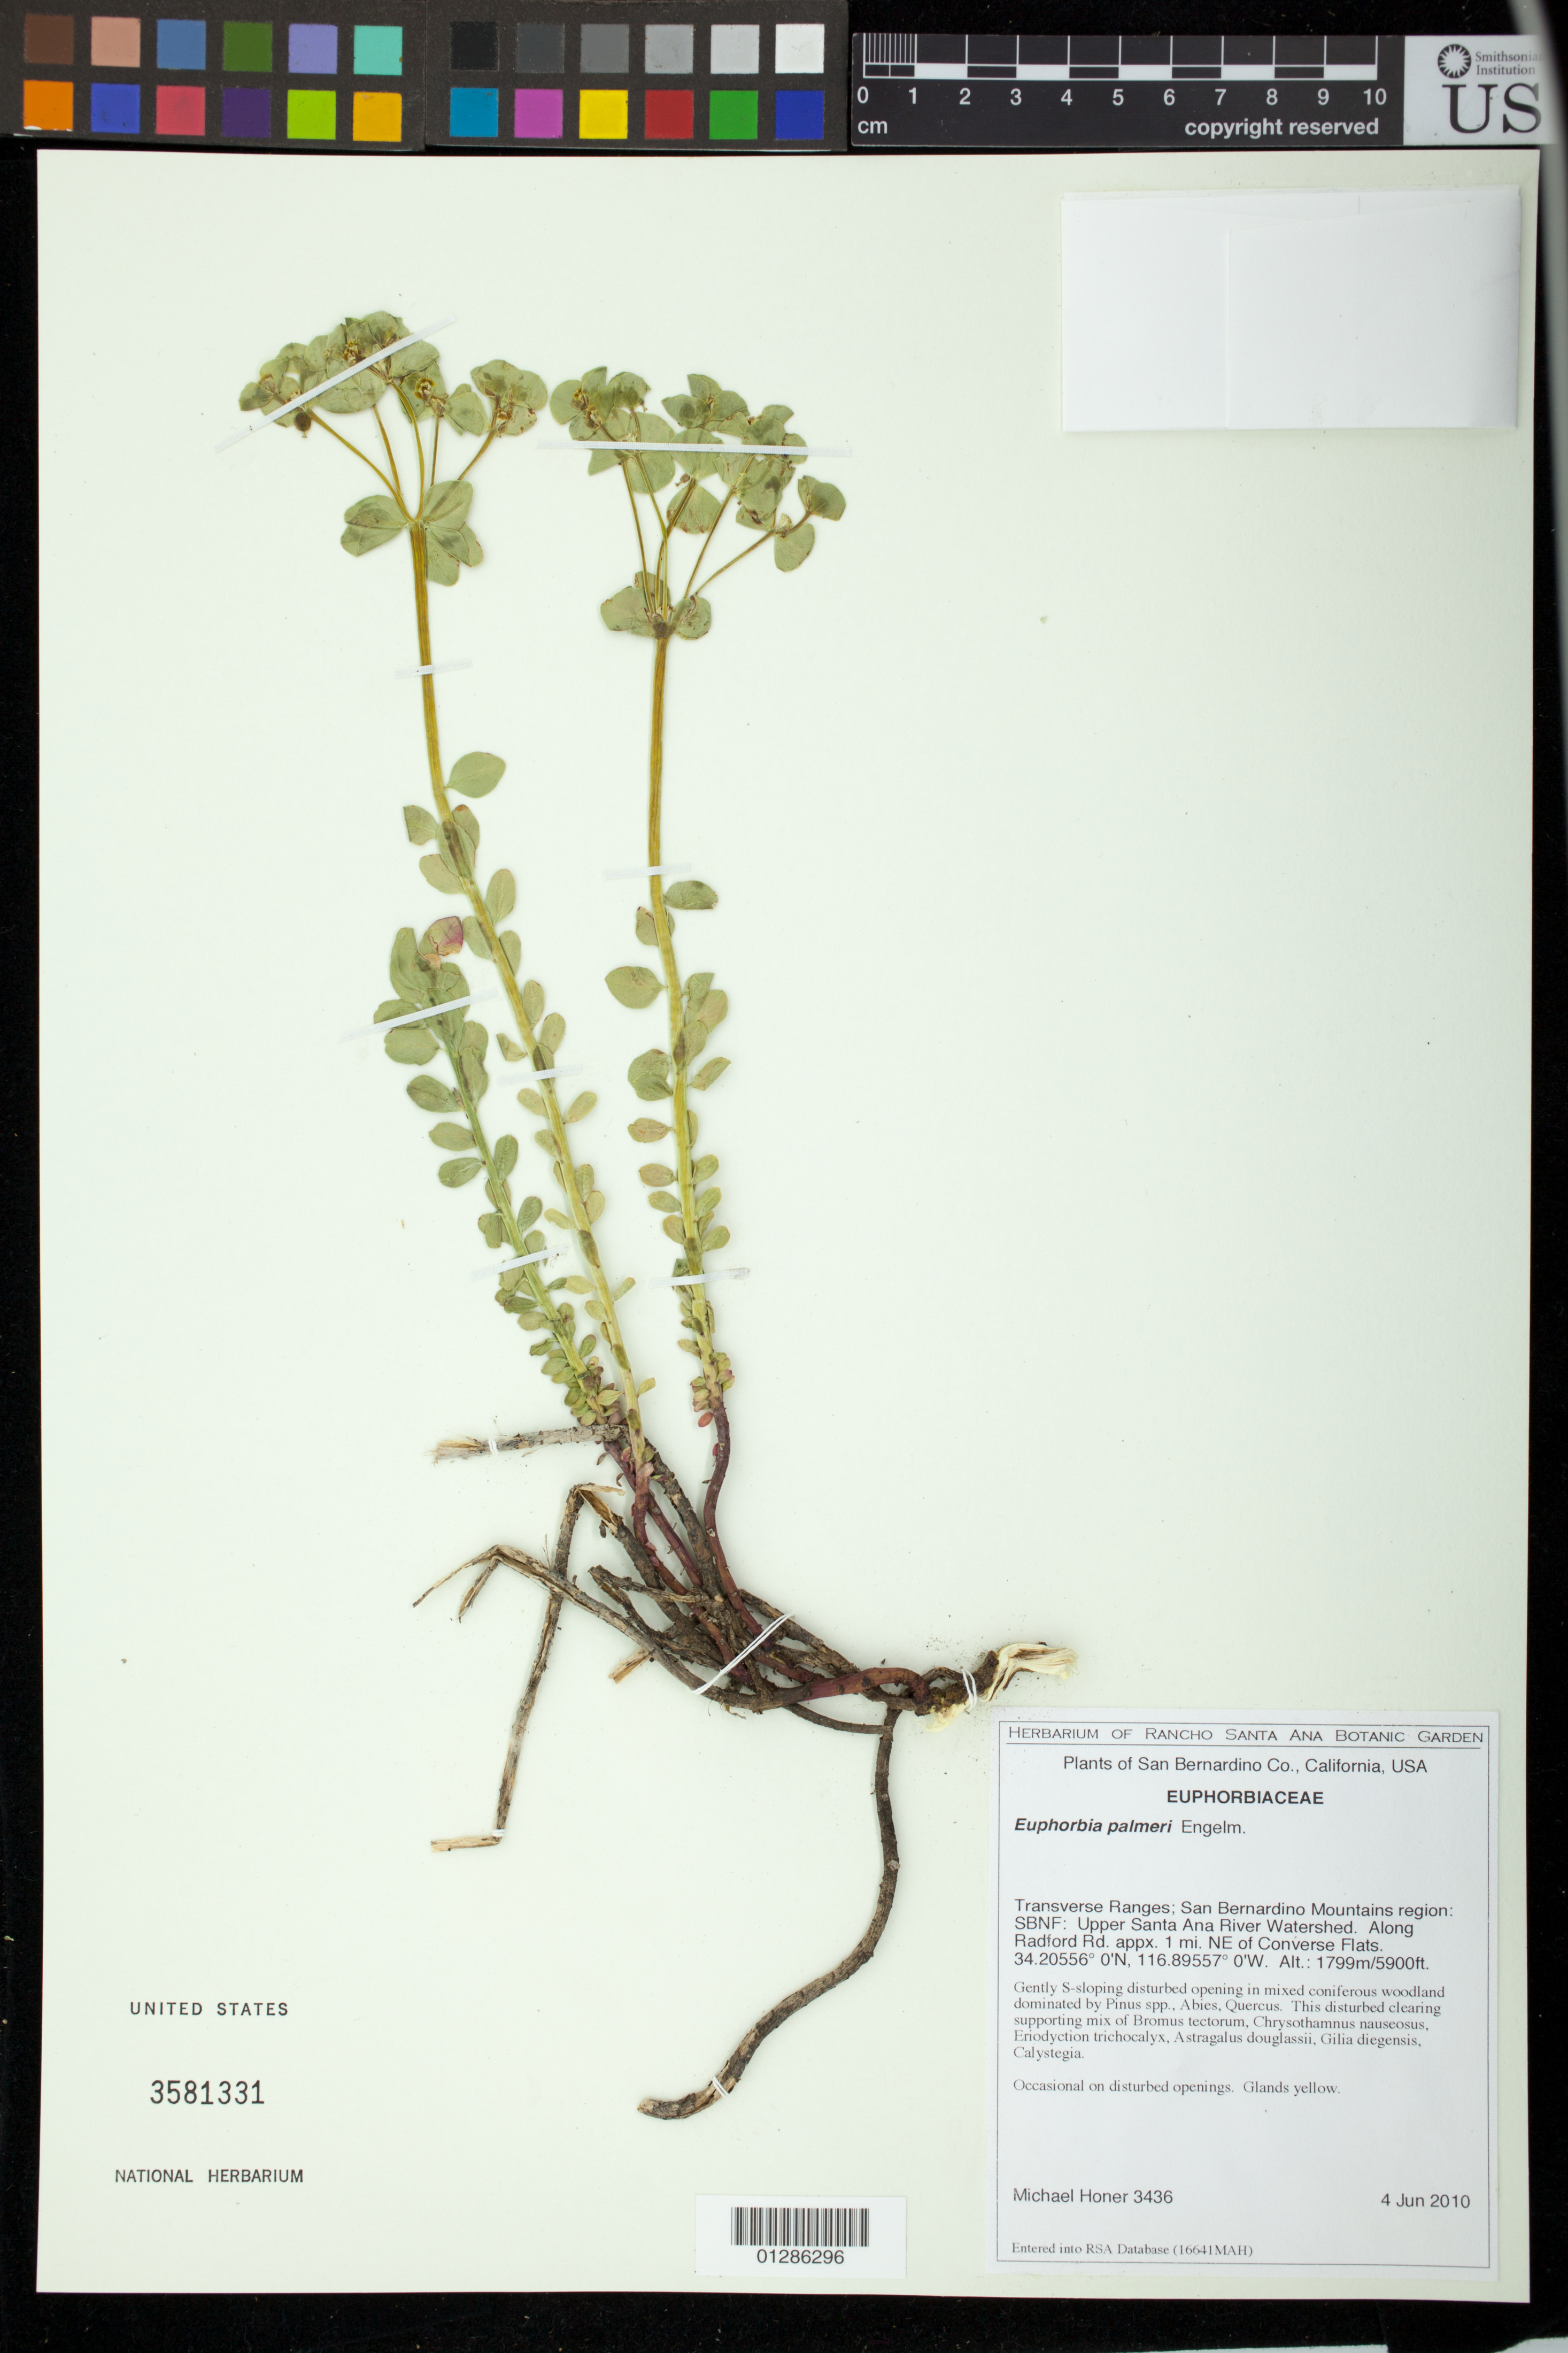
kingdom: Plantae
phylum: Tracheophyta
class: Magnoliopsida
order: Malpighiales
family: Euphorbiaceae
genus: Euphorbia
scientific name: Euphorbia lurida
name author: Engelm.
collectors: M. Höner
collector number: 3436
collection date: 2010-06-04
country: United States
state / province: California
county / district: San Bernardino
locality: Transverse Ranges; San Bernardino Mountains region: SBNF: Upper Santa Ana River Watershed. Along Radford Rd. appx. 1 mi. NE of Converse Flats.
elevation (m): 1799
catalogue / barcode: US 3581331